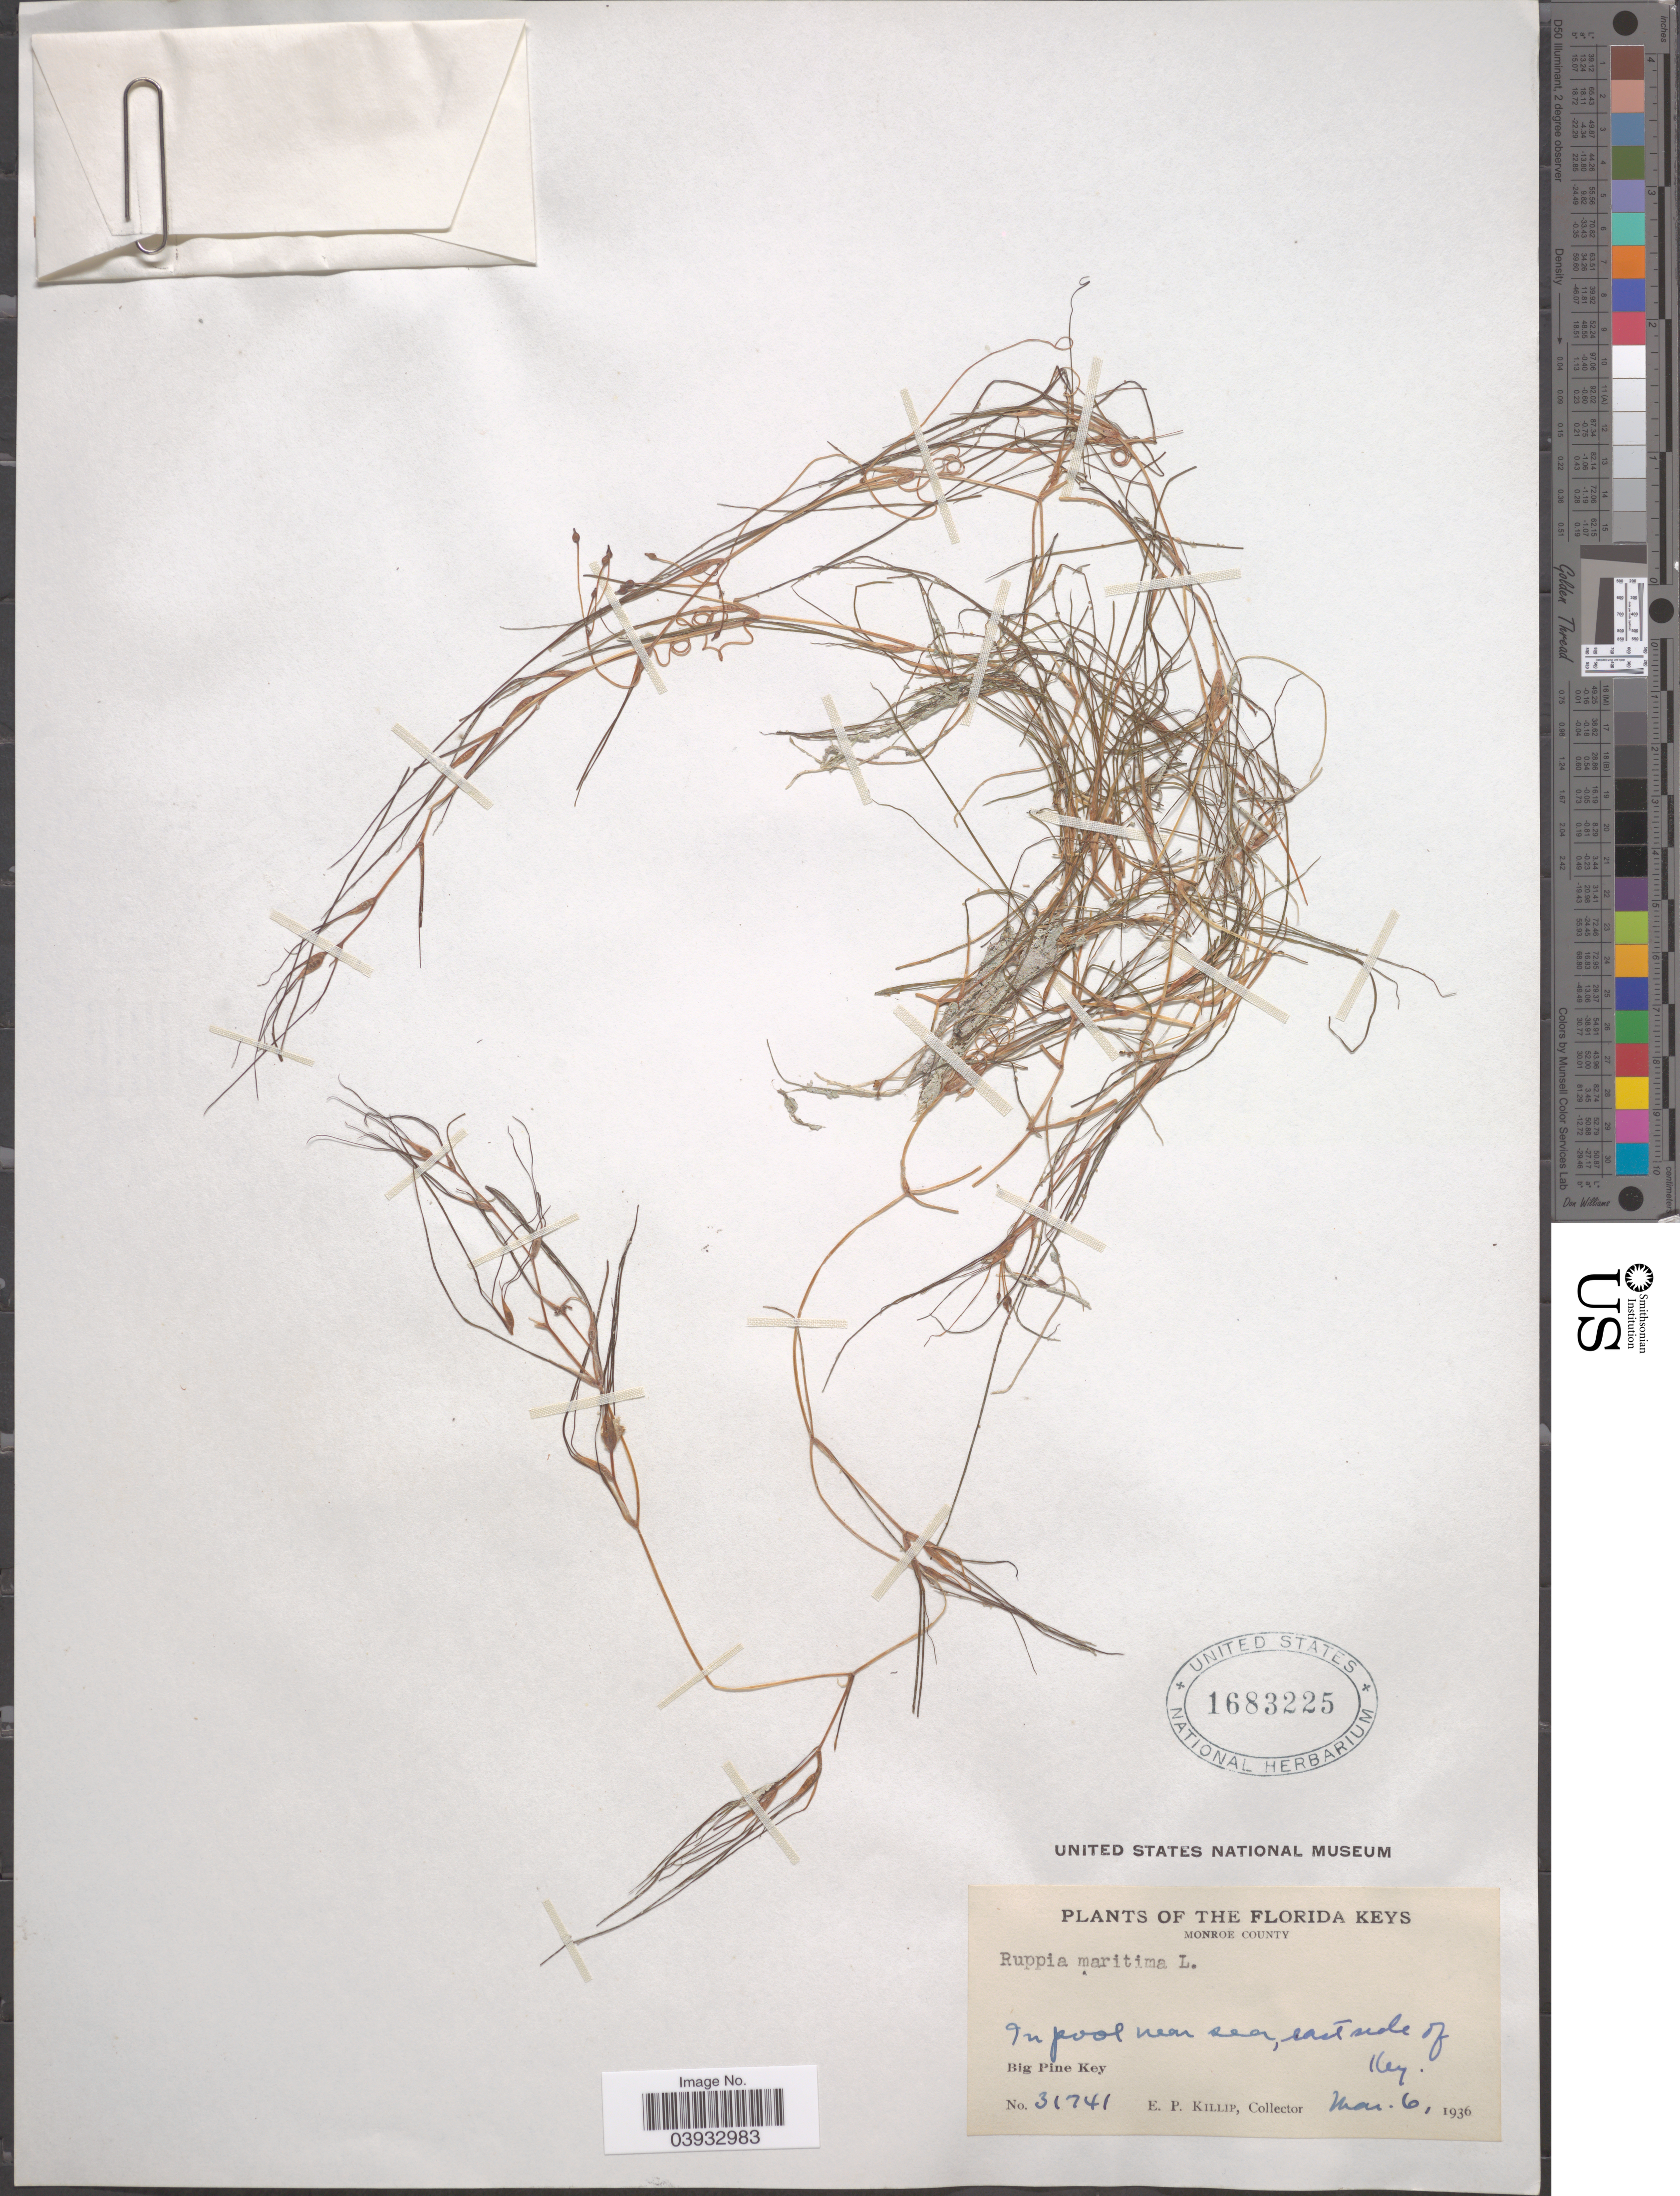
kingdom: Plantae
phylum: Tracheophyta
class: Liliopsida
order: Alismatales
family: Ruppiaceae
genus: Ruppia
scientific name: Ruppia maritima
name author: L.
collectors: E. P. Killip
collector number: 31741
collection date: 1936-03-06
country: United States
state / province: Florida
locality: The Florida Keys. Monroe County. Near sea, east side of Key. Big Pine Key.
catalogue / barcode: US 1683225